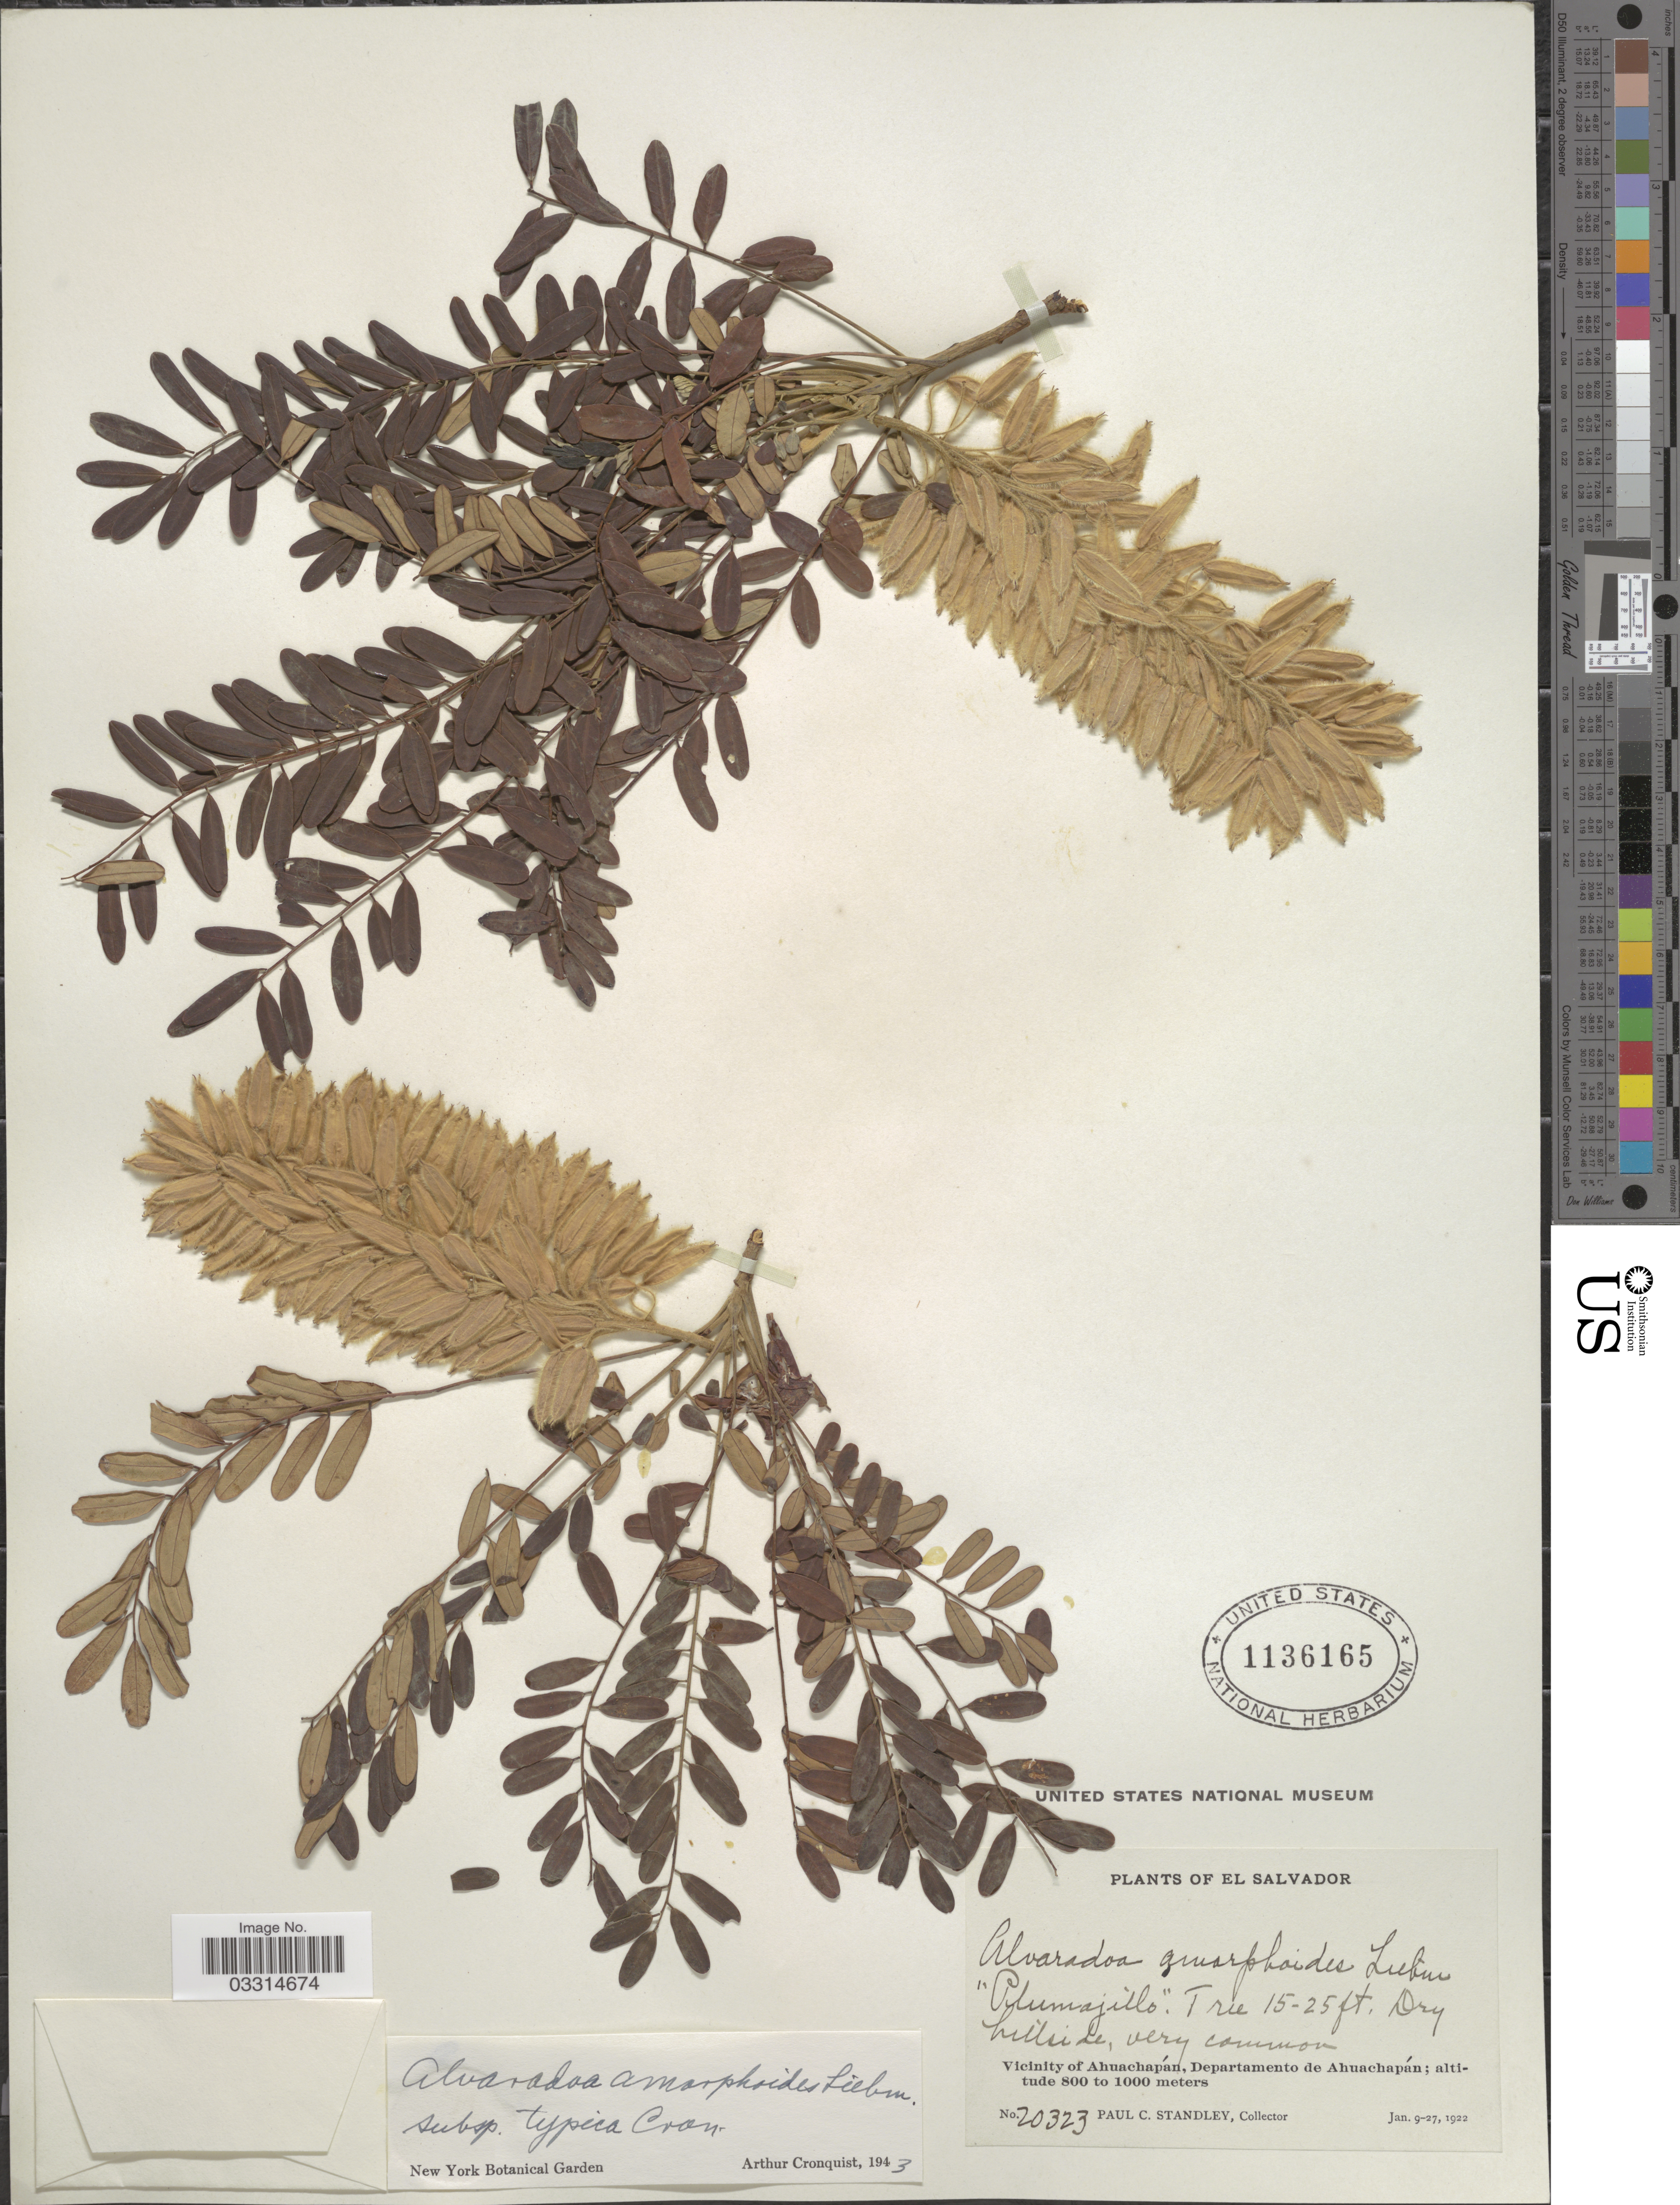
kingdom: Plantae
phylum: Tracheophyta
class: Magnoliopsida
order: Picramniales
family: Picramniaceae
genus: Alvaradoa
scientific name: Alvaradoa amorphoides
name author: Liebm.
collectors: P. C. Standley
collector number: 20323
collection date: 1922-01-09/1922-01-27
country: El Salvador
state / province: Ahuachapan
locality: Vicinity of Ahuachapán, Departamento de Ahuachapán.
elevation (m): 800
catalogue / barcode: US 1136165